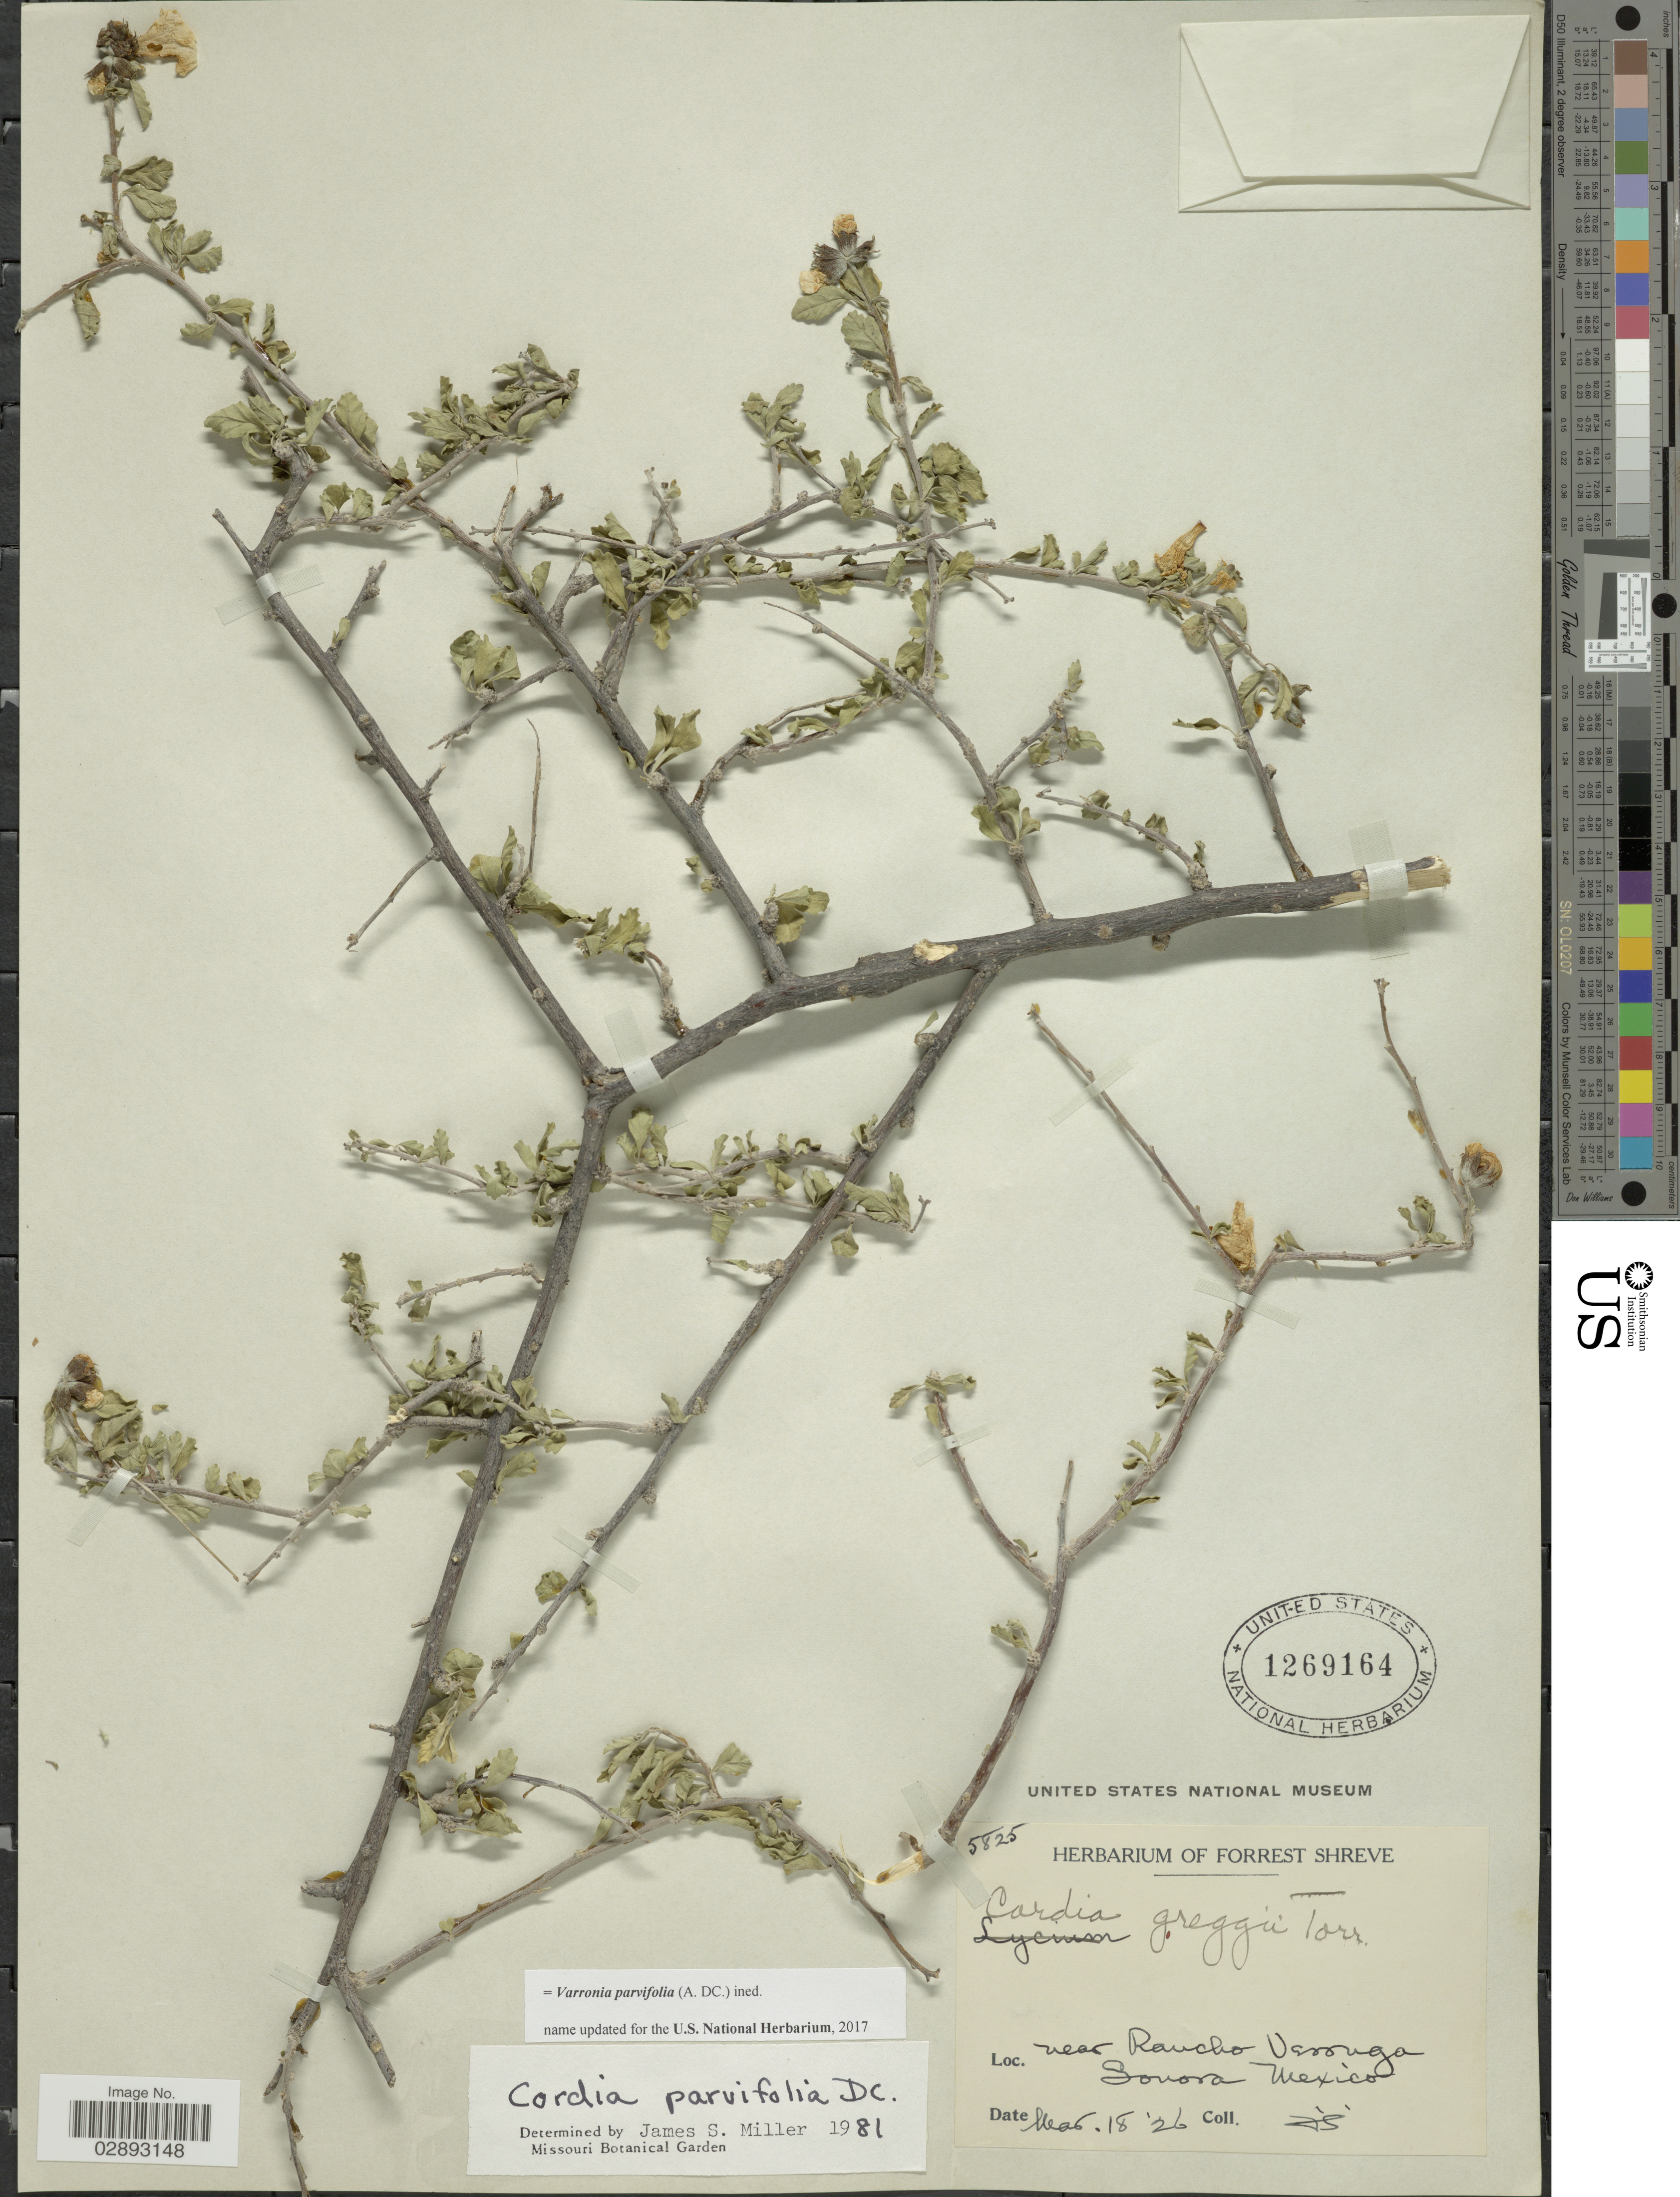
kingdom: Plantae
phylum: Tracheophyta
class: Magnoliopsida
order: Boraginales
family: Cordiaceae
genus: Varronia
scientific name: Varronia parvifolia (A. DC.) ined.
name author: (A. DC.)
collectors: F. Shreve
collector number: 5825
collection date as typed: Transcribed d/m/y: 18/3/26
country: Mexico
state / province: Sonora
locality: Near Rancho Verruga.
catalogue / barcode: US 1269164